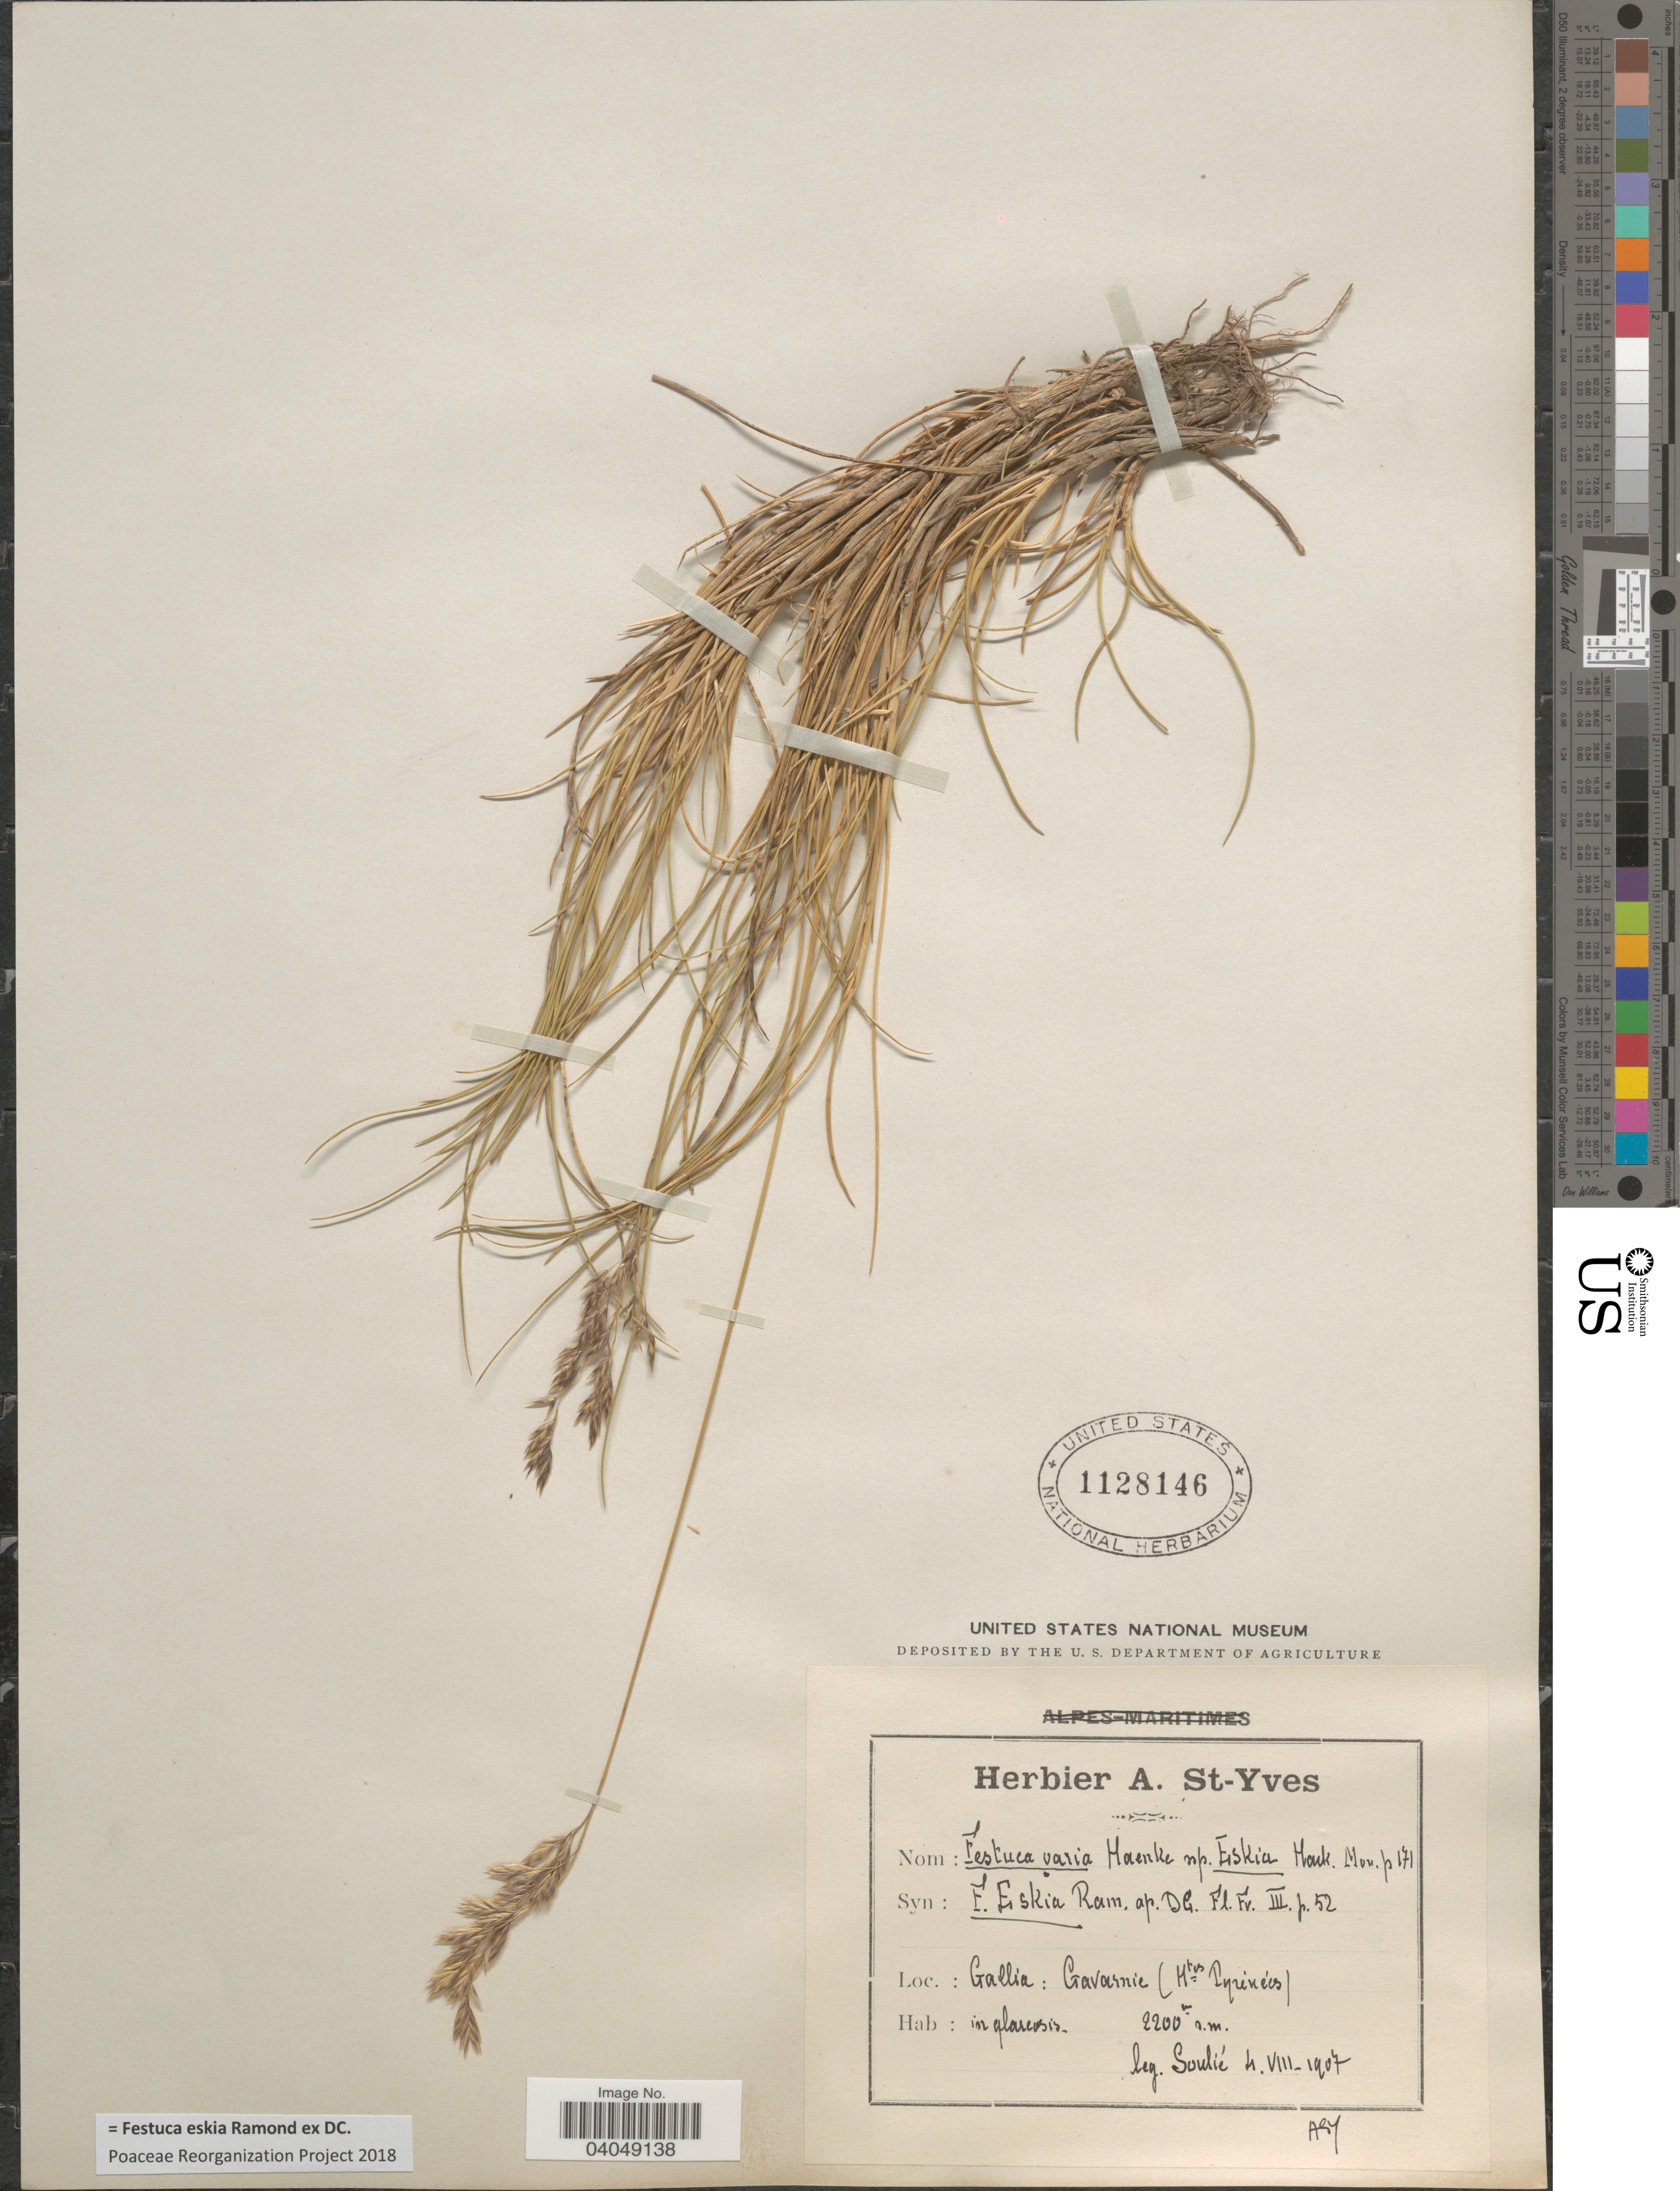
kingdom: Plantae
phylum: Tracheophyta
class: Liliopsida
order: Poales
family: Poaceae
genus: Festuca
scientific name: Festuca eskia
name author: Ramond ex DC.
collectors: J. A. Soulié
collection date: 1907-08-04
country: France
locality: Gallia: Gavarnie (Htes Pyrénées).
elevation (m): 2200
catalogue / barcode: US 1128146